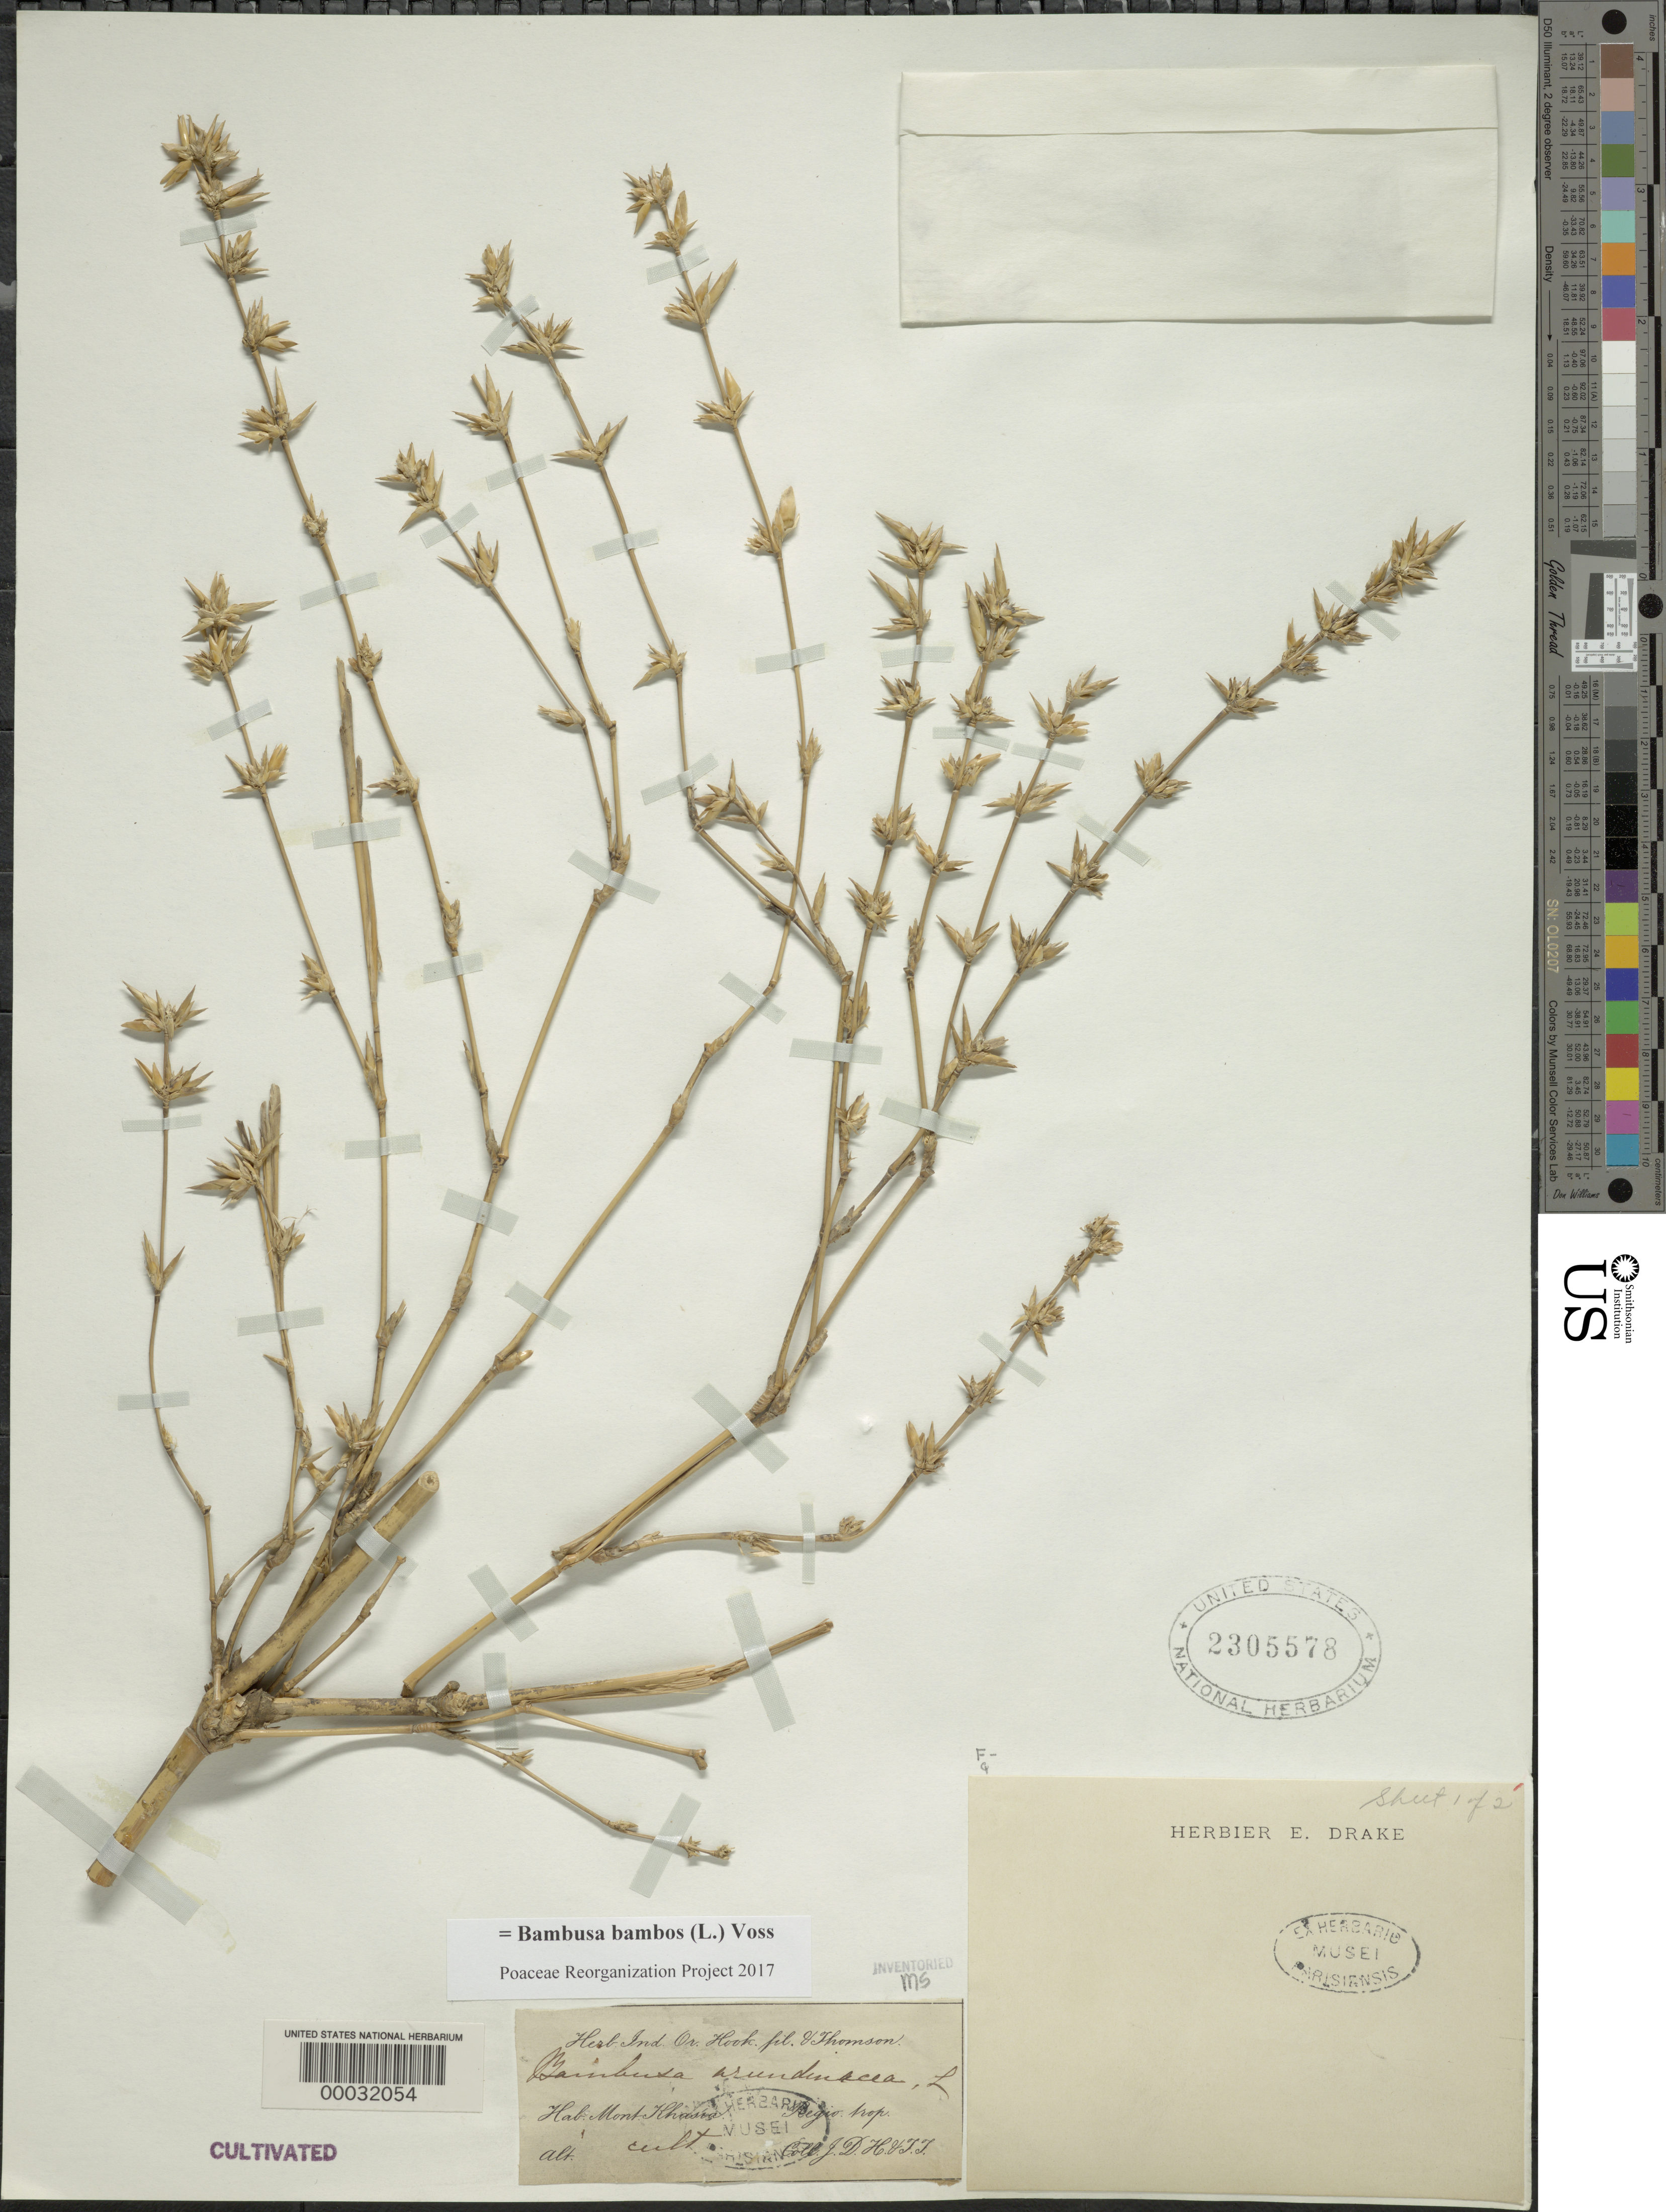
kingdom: Plantae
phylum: Tracheophyta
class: Liliopsida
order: Poales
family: Poaceae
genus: Bambusa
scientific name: Bambusa bambos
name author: (L.) Voss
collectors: J. D. Hooker & T. Thomson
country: India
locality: Mont. khasia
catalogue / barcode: US 2305578